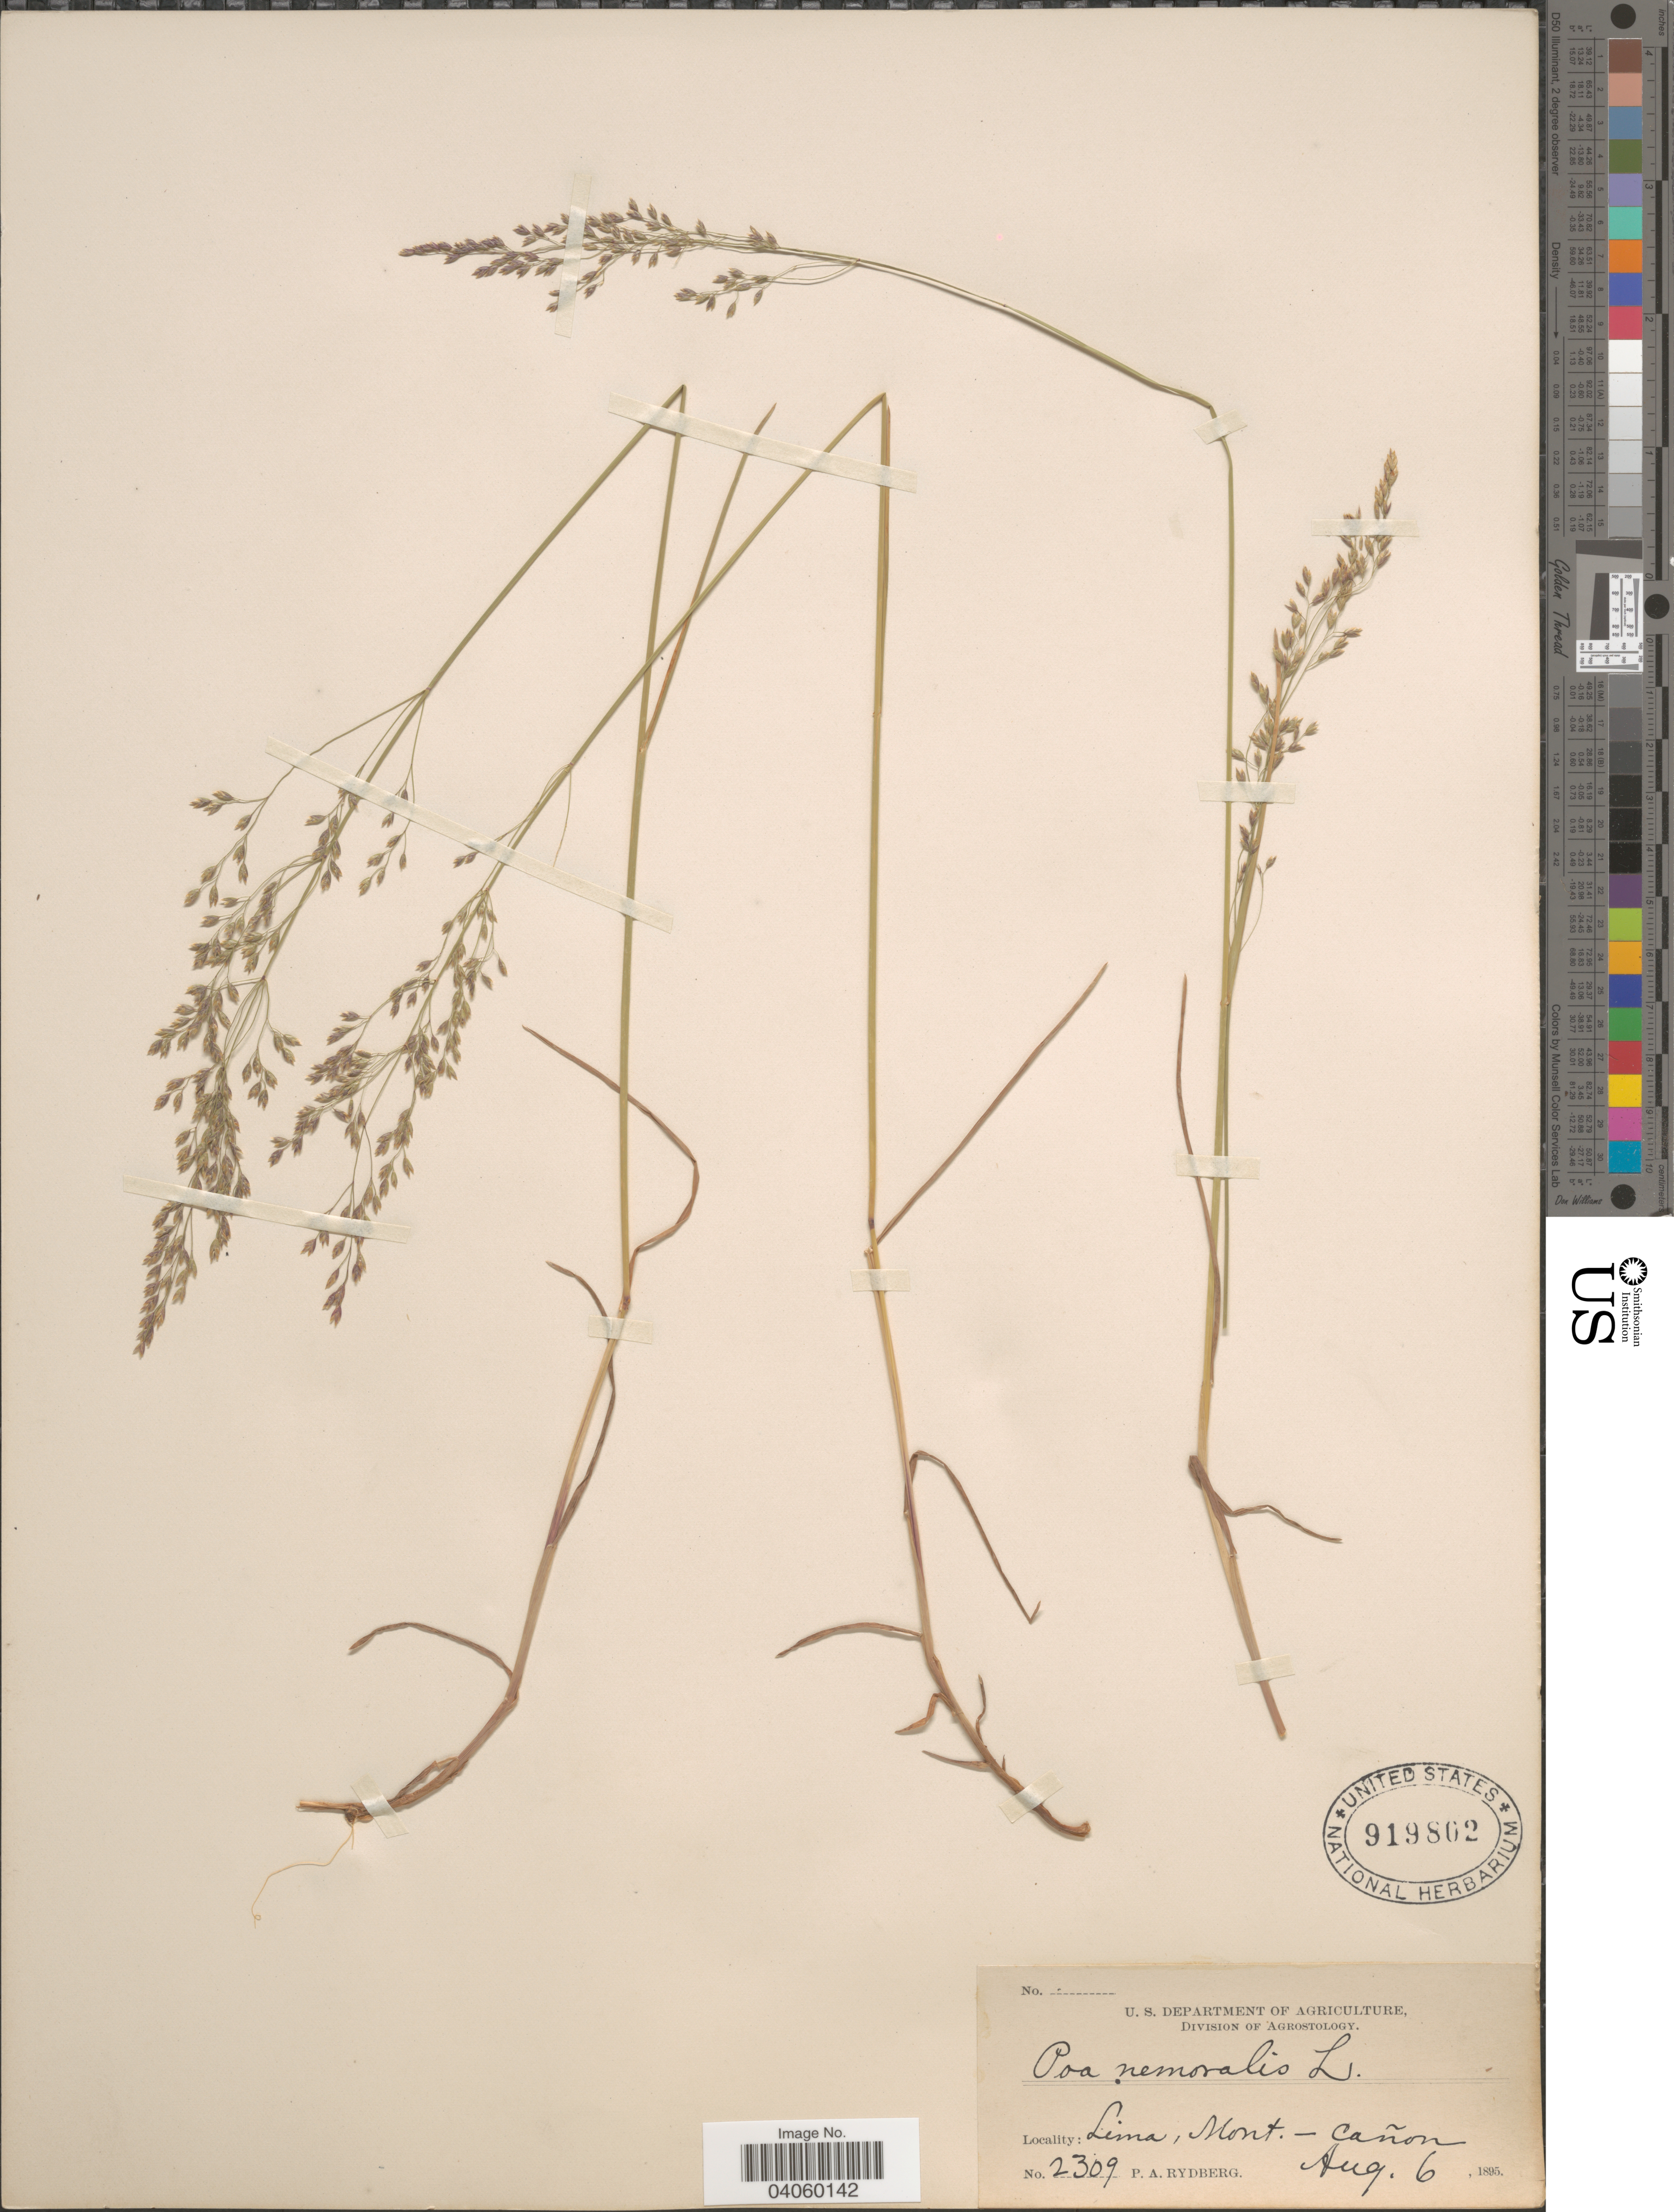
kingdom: Plantae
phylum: Tracheophyta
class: Liliopsida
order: Poales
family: Poaceae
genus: Poa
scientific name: Poa interior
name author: Rydb.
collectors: P. A. Rydberg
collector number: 2309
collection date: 1895-08-06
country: United States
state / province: Montana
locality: Lima, Mont.-Cañon.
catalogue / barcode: US 919802